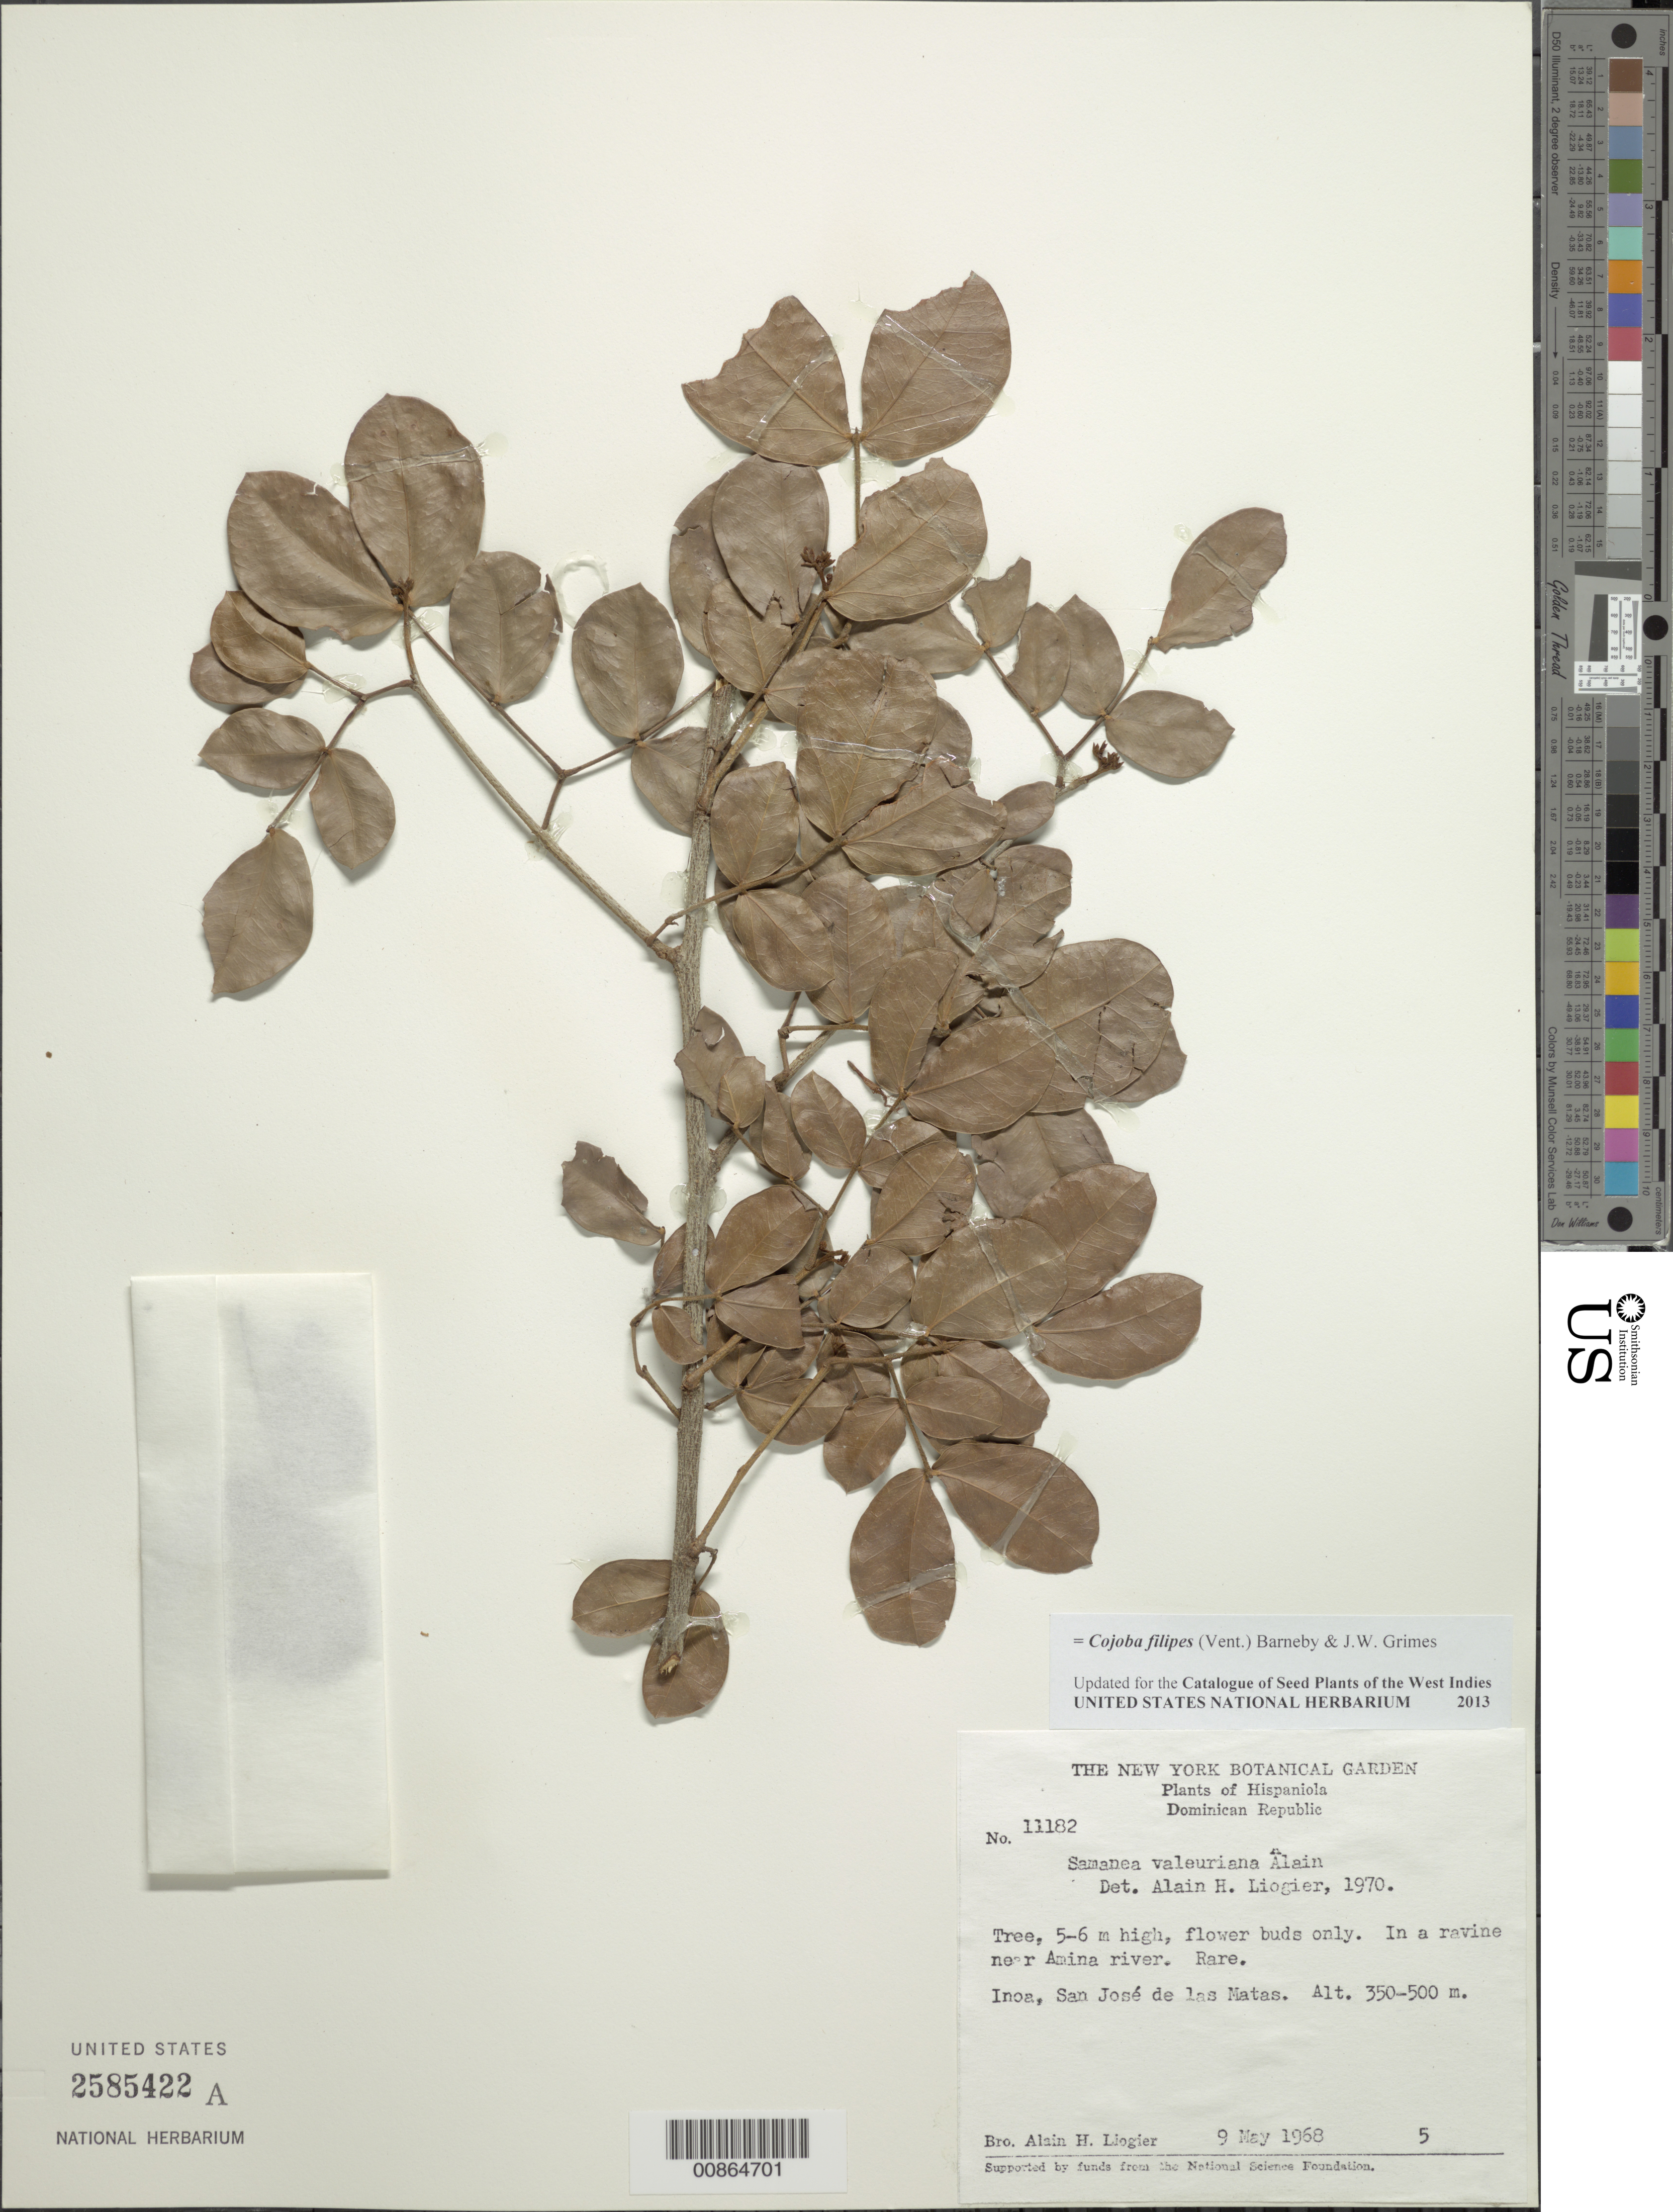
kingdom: Plantae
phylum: Tracheophyta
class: Magnoliopsida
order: Fabales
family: Fabaceae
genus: Cojoba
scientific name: Cojoba filipes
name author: (Vent.) Barneby & J.W. Grimes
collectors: A. H. Liogier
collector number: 11182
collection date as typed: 09 May 1968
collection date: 1968-05-09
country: Dominican Republic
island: Hispaniola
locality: Inoa, San José de las Matas. Near Amina river.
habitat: In a ravine.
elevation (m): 350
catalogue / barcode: US 2585422A